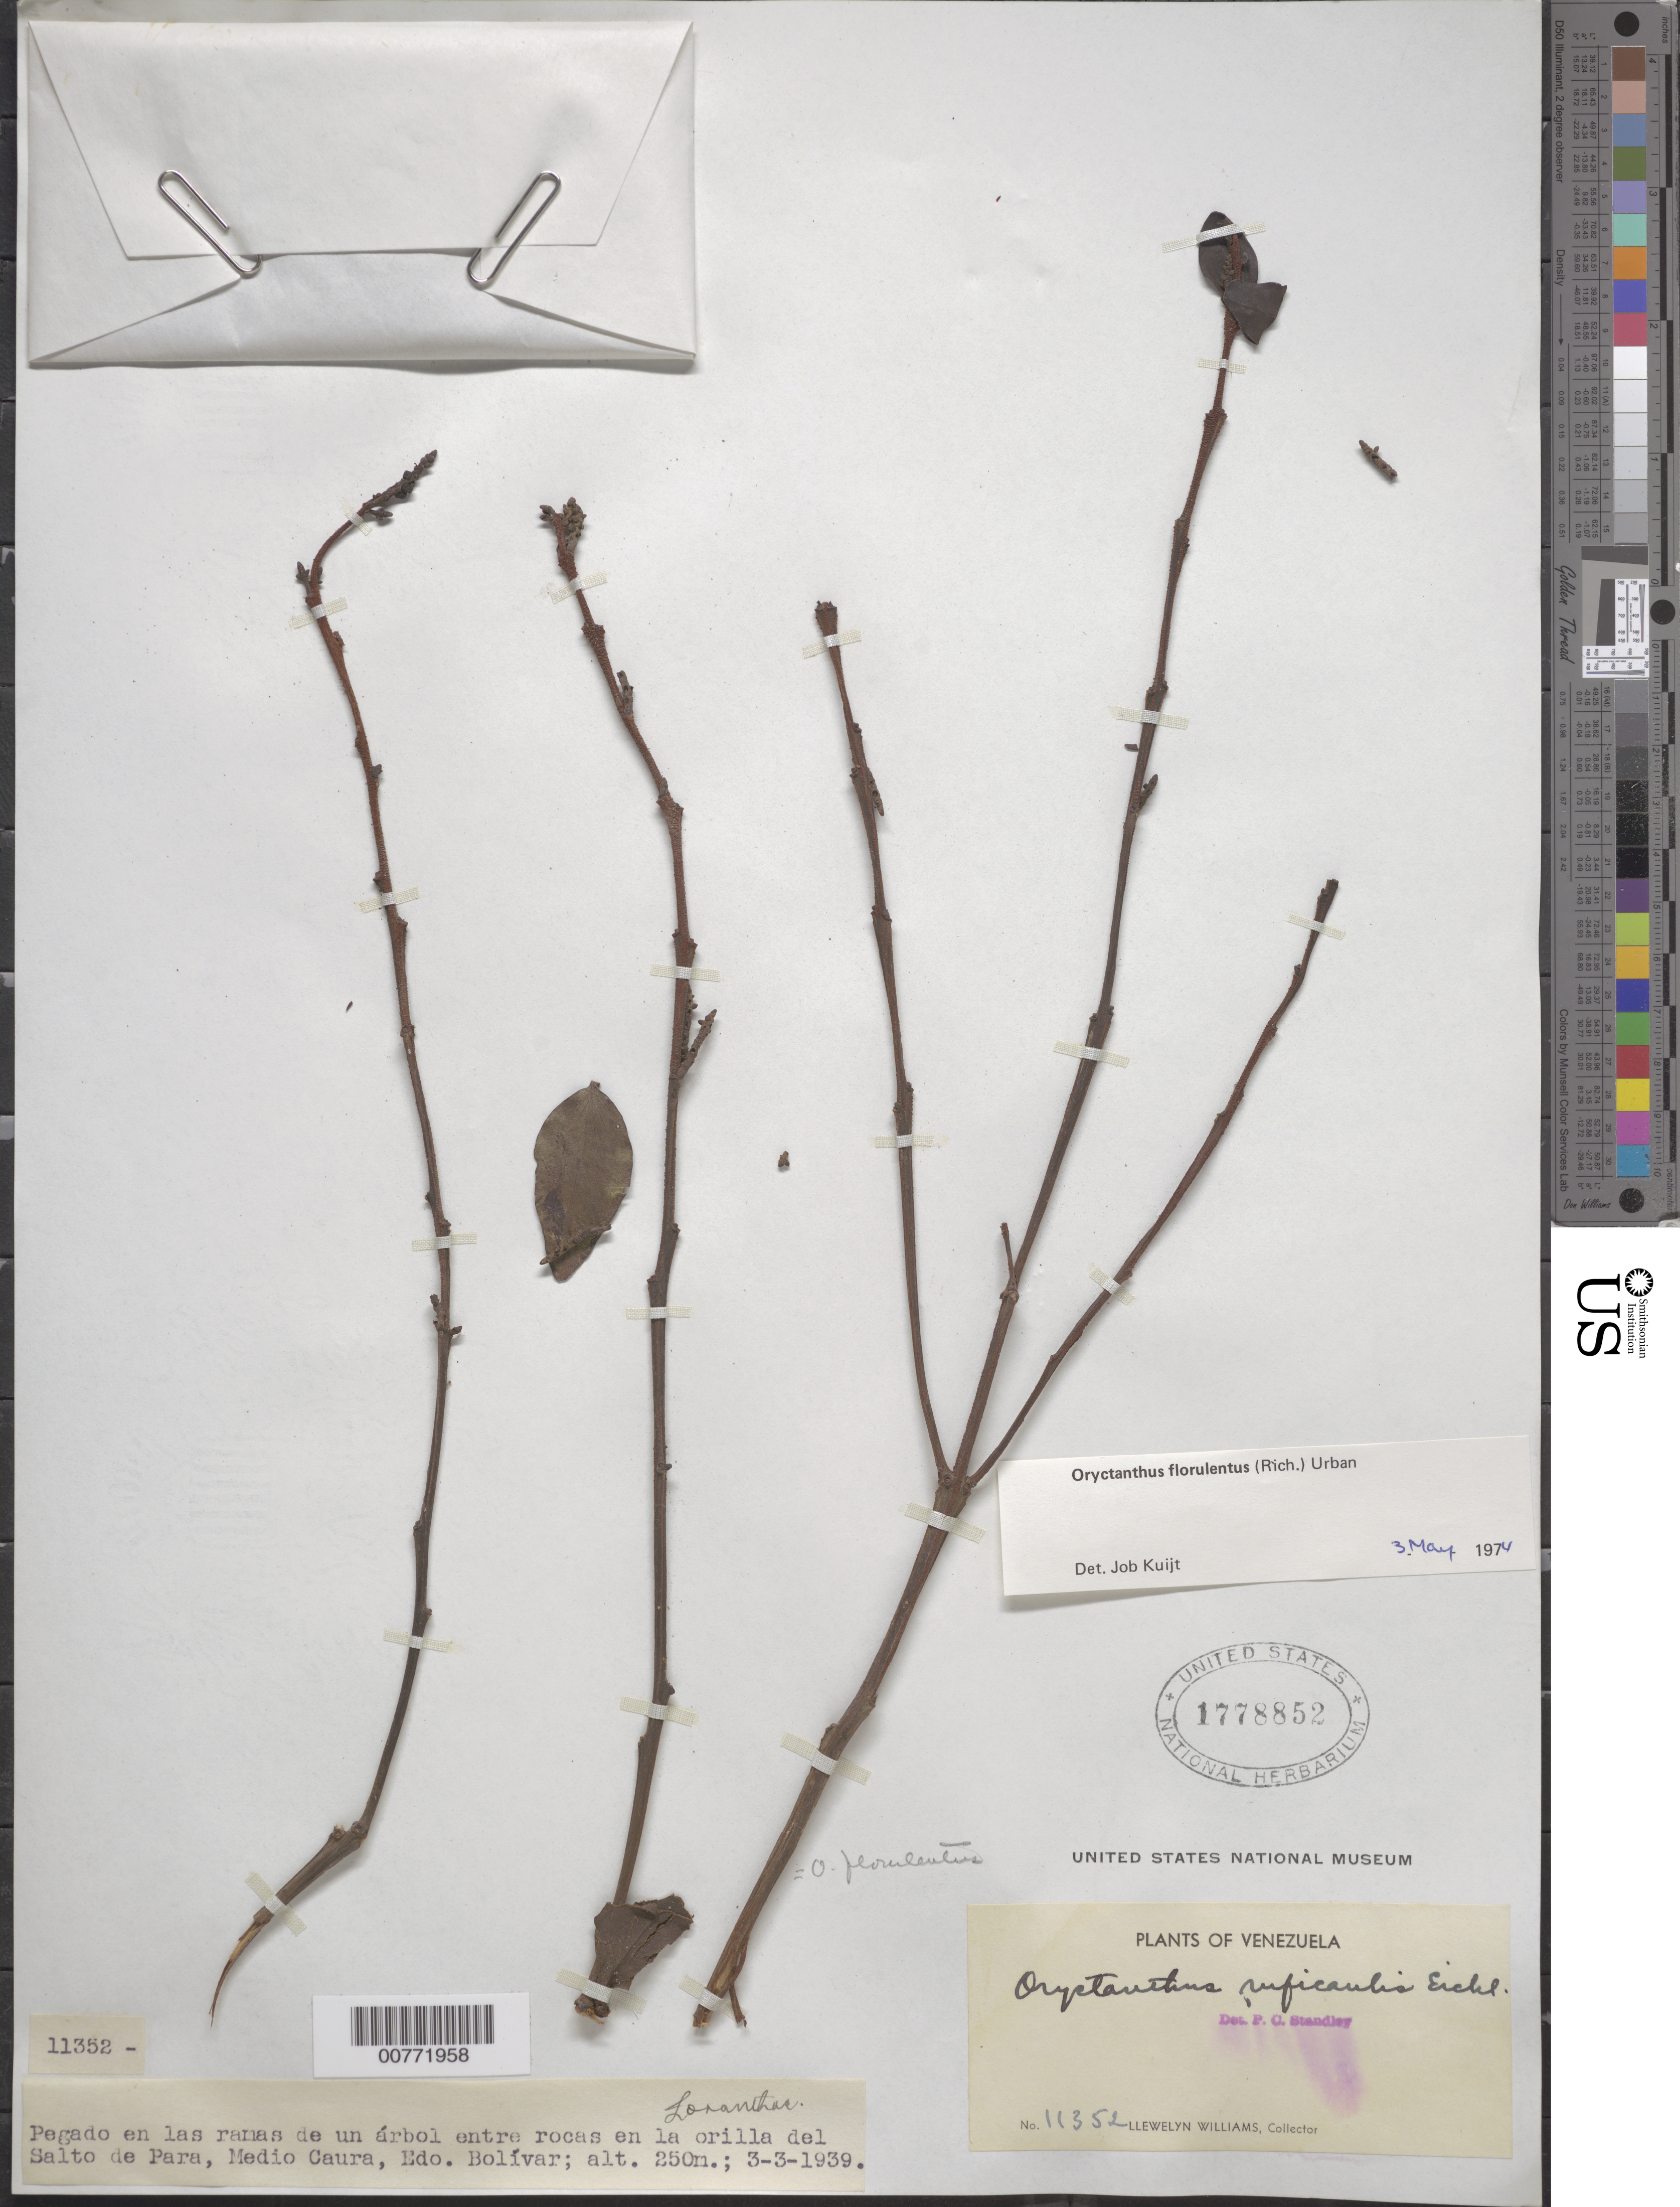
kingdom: Plantae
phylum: Tracheophyta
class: Magnoliopsida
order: Santalales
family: Loranthaceae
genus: Oryctanthus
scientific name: Oryctanthus florulentus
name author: (Rich.) Tiegh.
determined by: Kuijt, Job, (CANADA)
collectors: Ll. Williams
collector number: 11352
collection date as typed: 3-Mar-39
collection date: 1939-03-03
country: Venezuela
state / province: Bolívar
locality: Salto de Para, Medio Caura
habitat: En la orilla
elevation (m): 250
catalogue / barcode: US 1778852